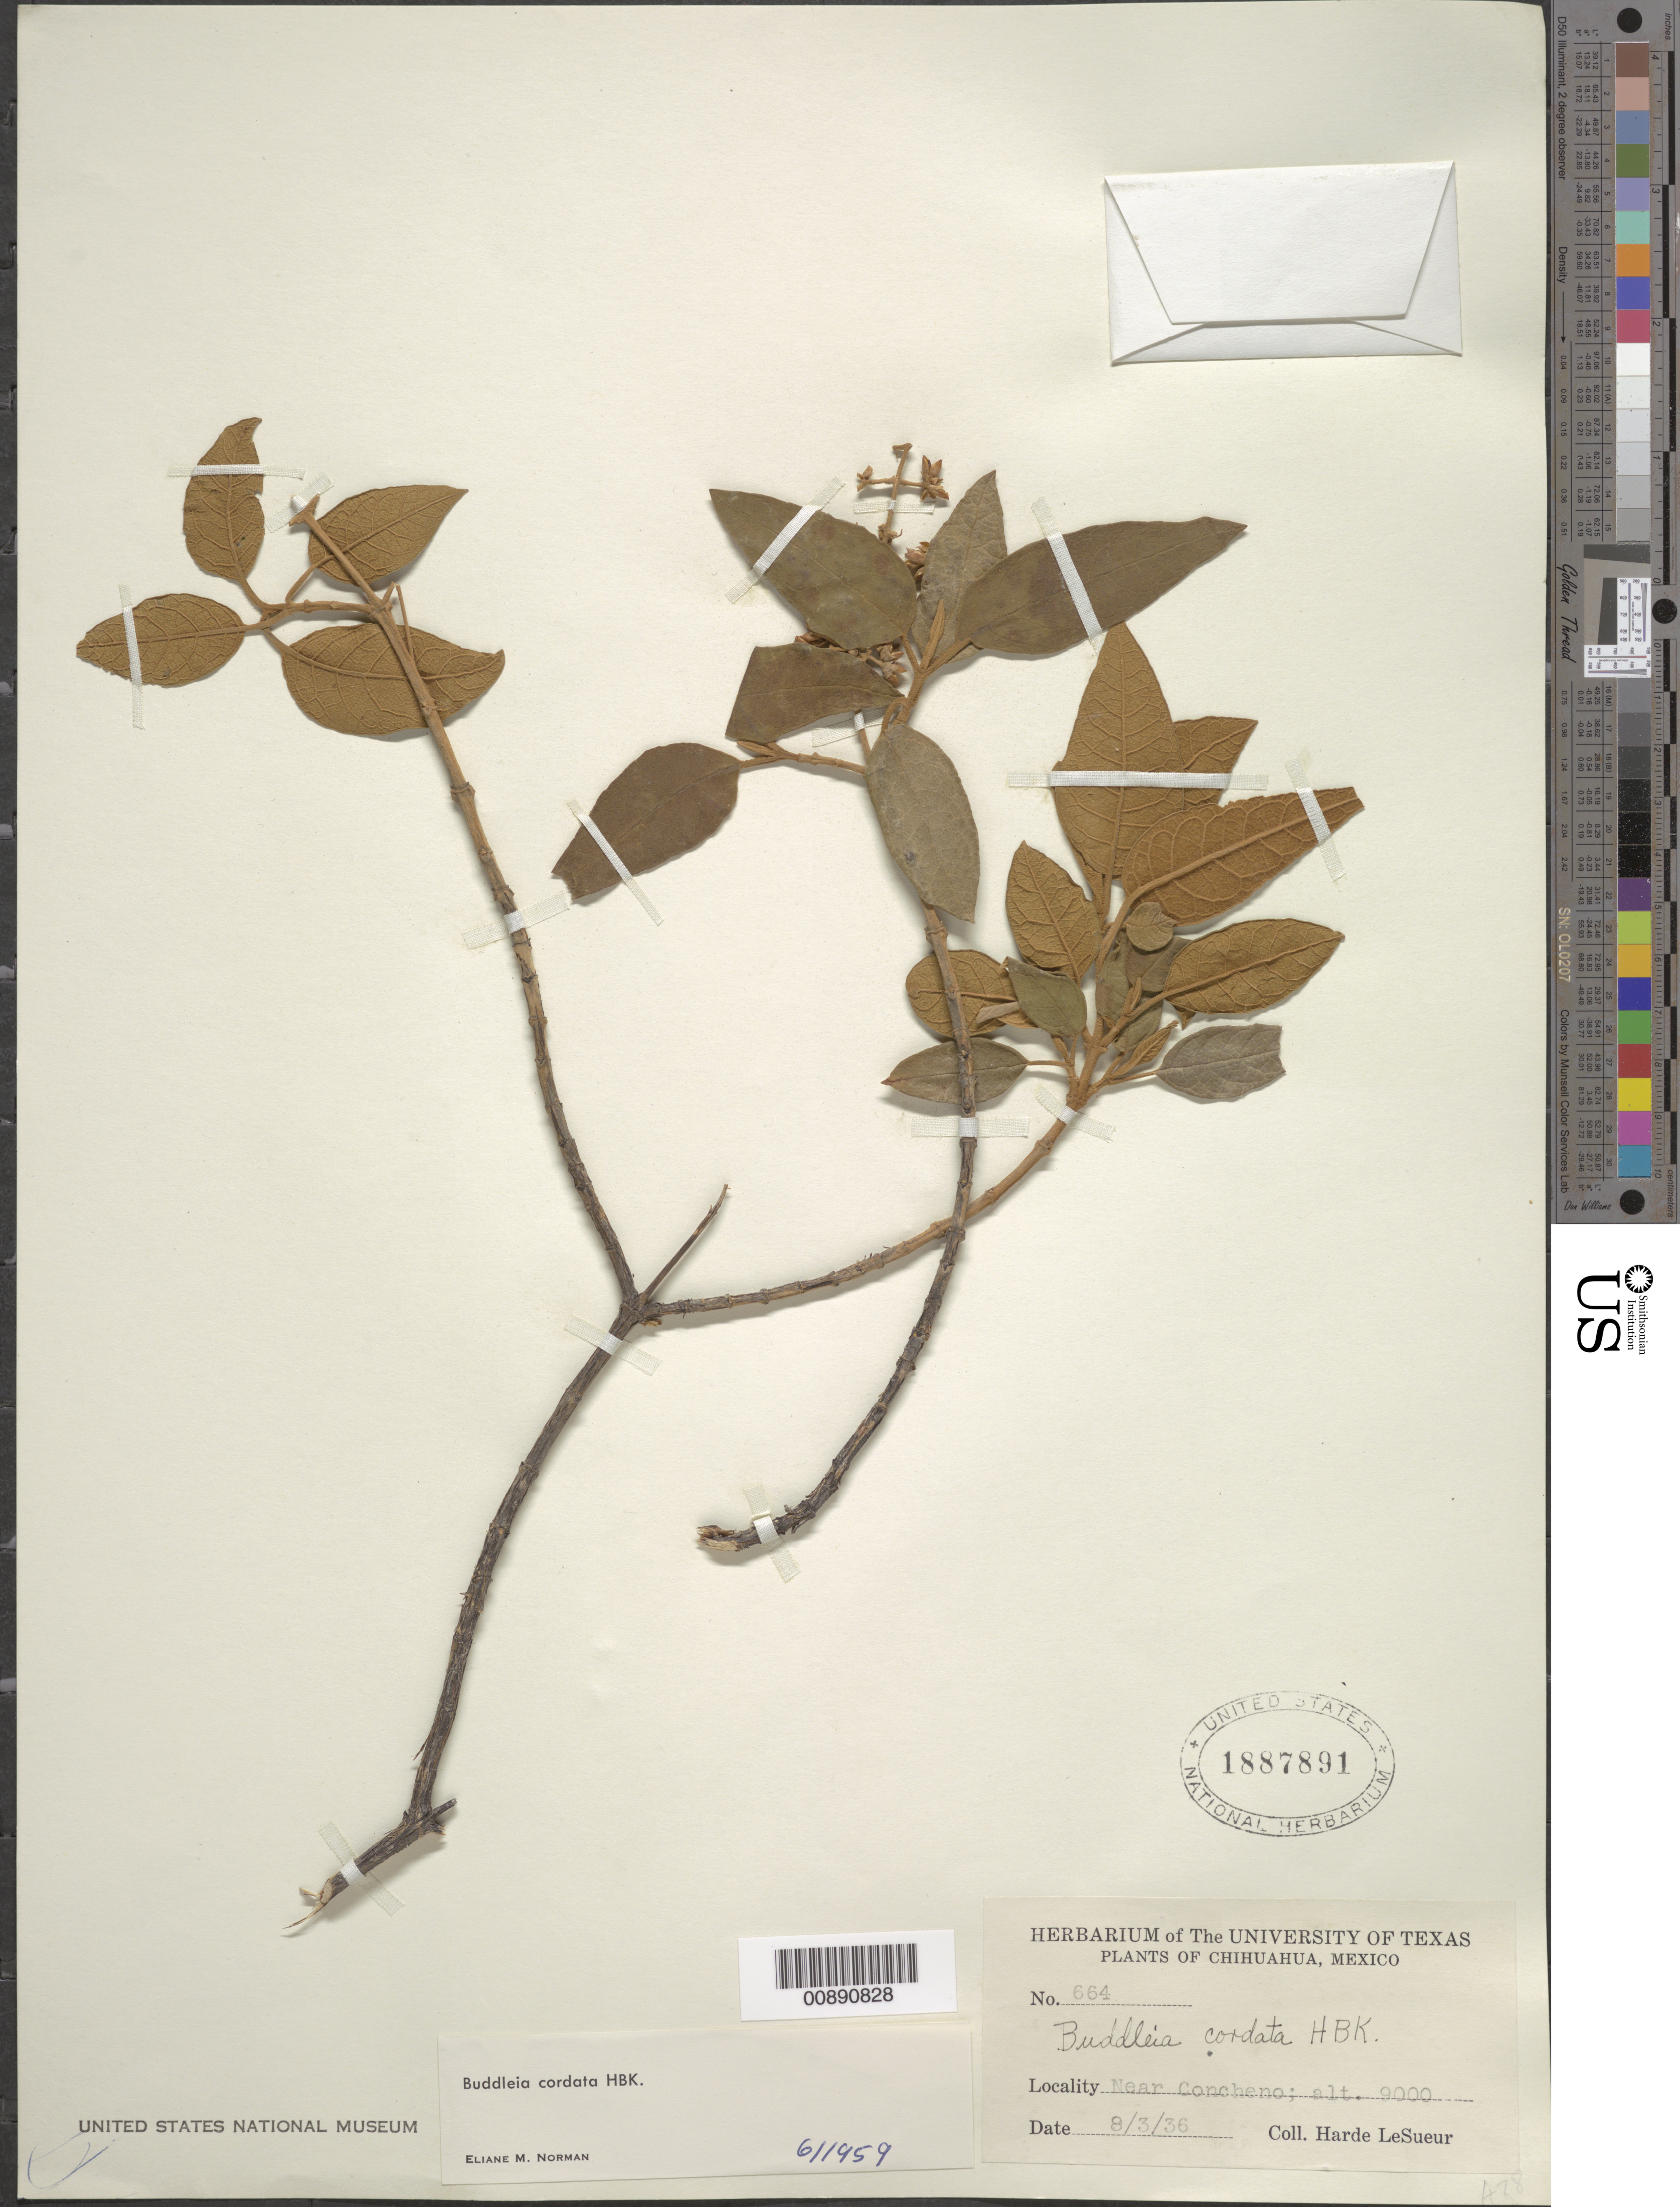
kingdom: Plantae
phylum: Tracheophyta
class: Magnoliopsida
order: Lamiales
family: Scrophulariaceae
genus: Buddleja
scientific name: Buddleja cordata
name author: Kunth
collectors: D. H. LeSueur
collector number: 664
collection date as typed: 03 Aug 1936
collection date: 1936-08-03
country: Mexico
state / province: Chihuahua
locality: Near Concheno, Chihuahua.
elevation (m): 2743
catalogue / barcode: US 1887891